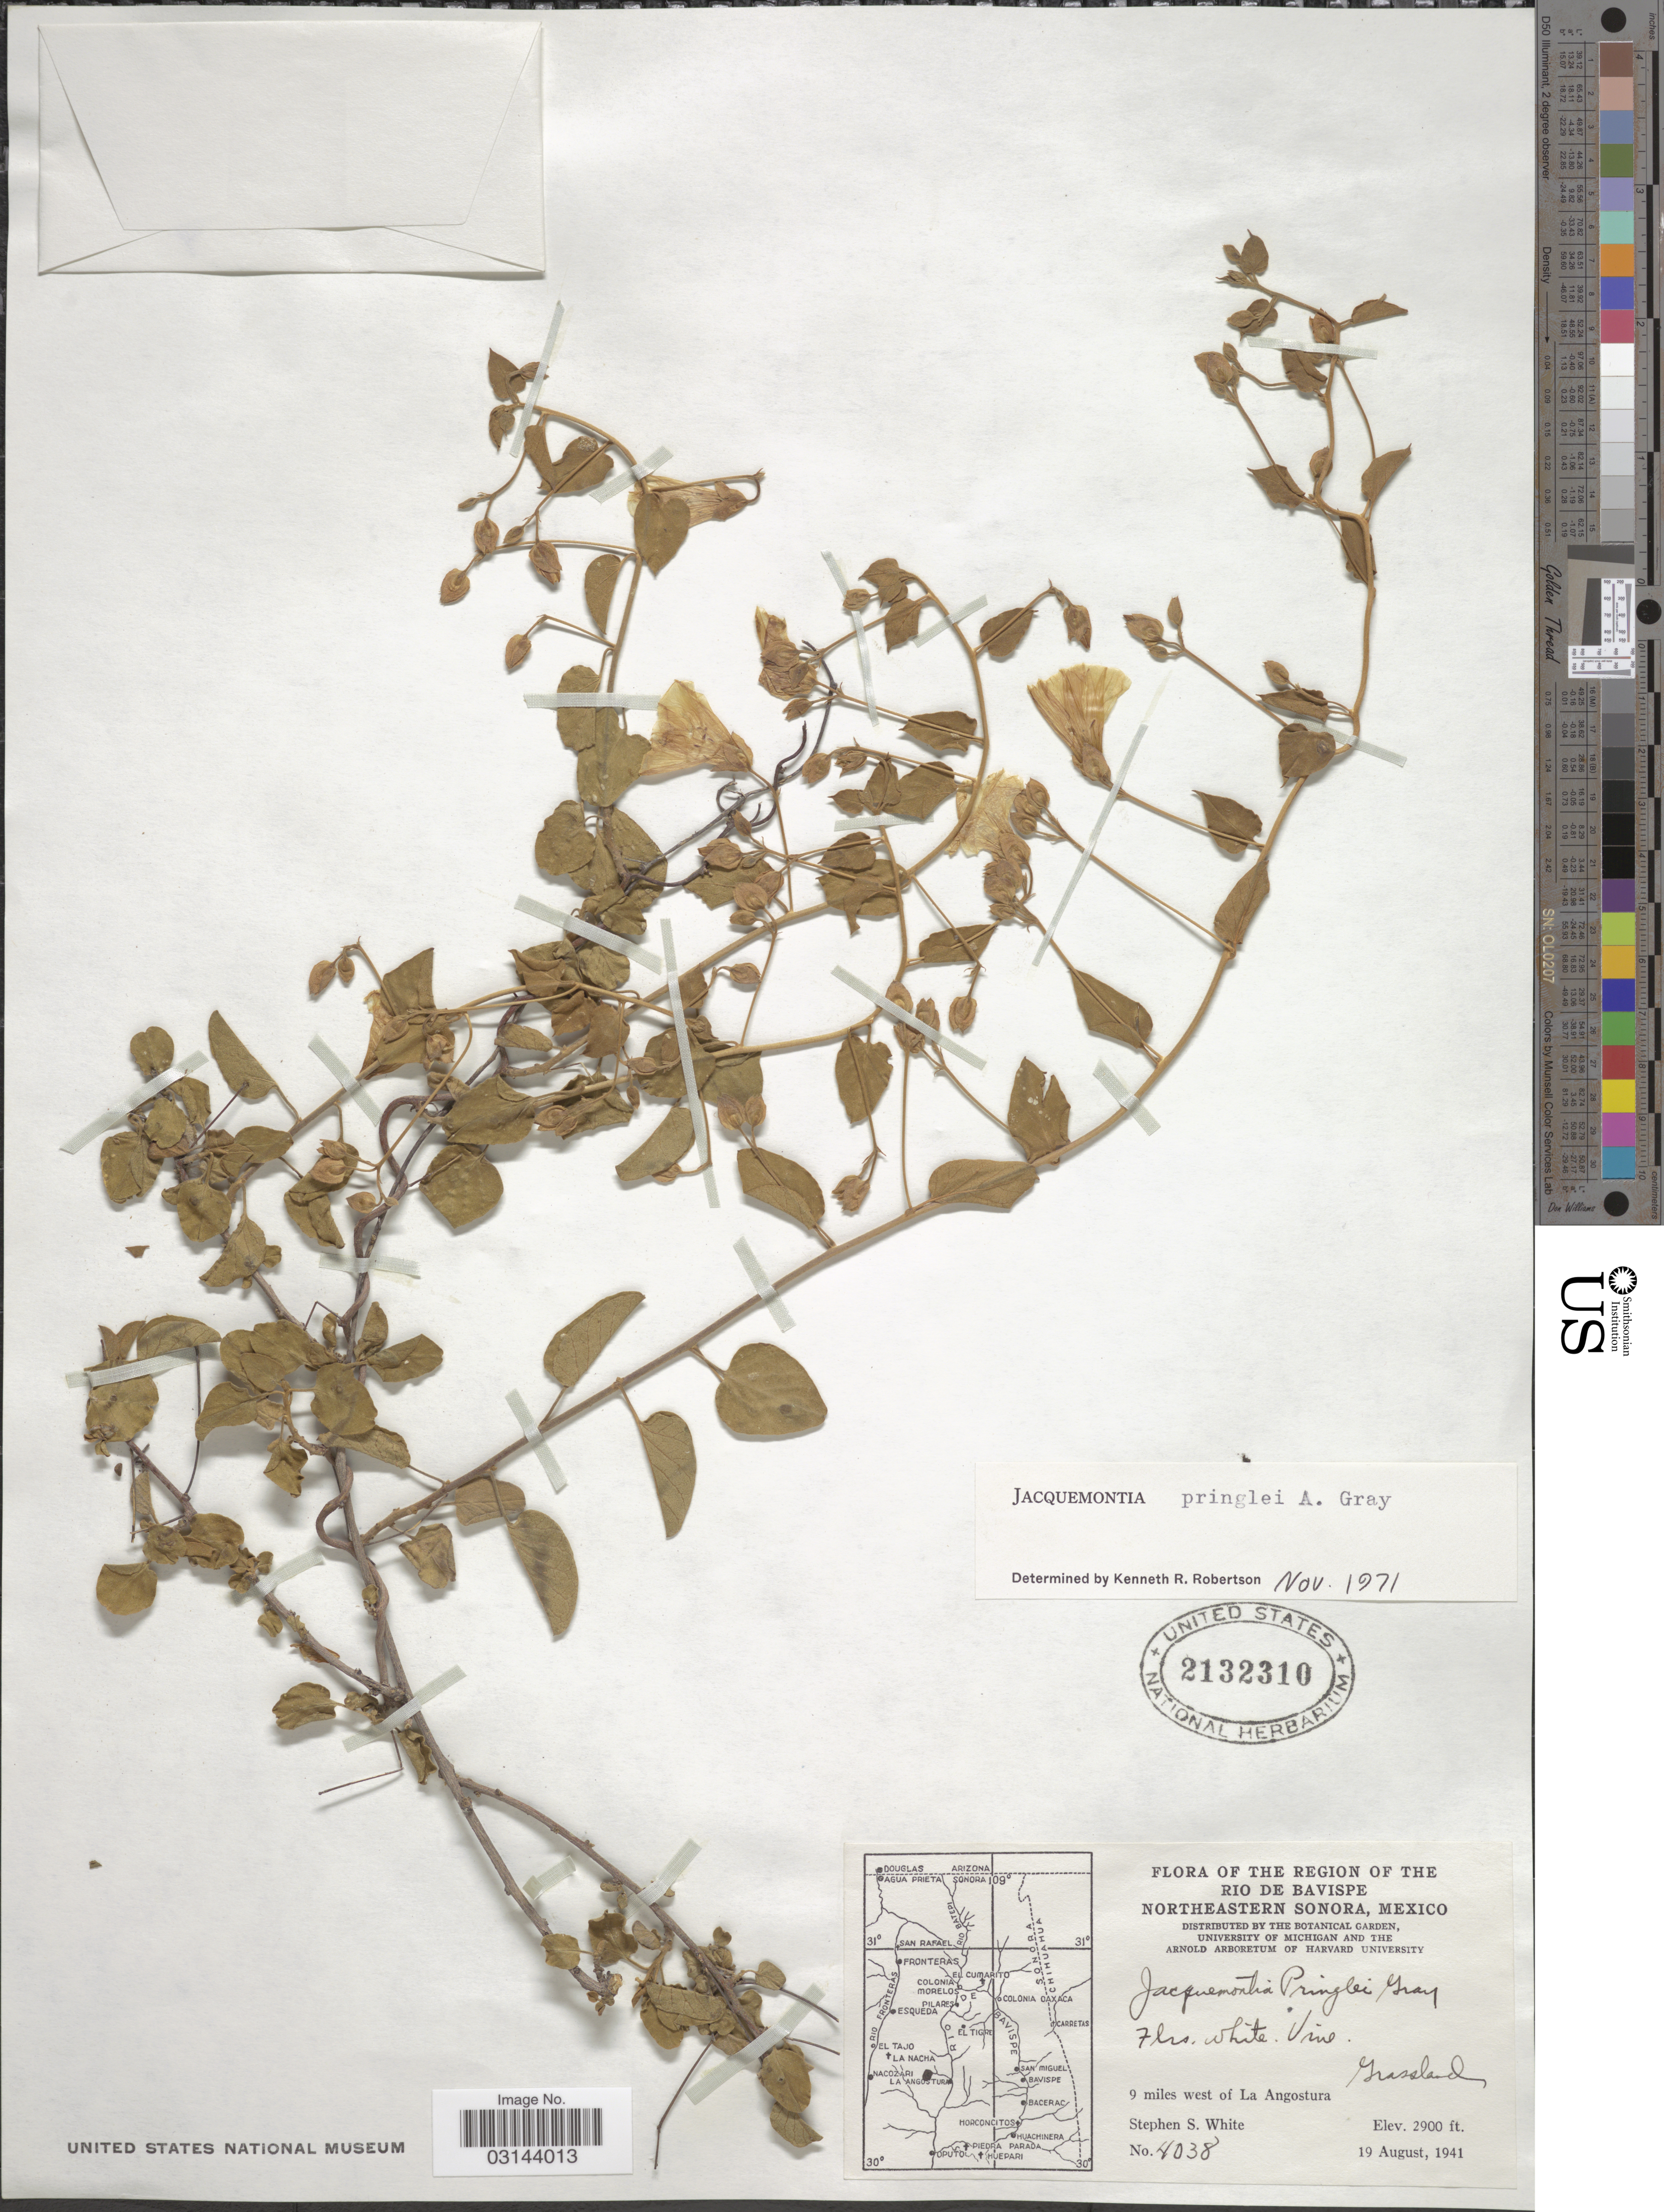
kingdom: Plantae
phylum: Tracheophyta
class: Magnoliopsida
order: Solanales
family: Convolvulaceae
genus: Jacquemontia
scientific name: Jacquemontia pringlei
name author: A. Gray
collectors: S. S. White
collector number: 4038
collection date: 1941-08-19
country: Mexico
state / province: Sonora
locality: The Region of The Rio De Bavispe, Northeastern Sonora, Mexico, 9 miles west of La Angostura.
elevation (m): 884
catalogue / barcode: US 2132310